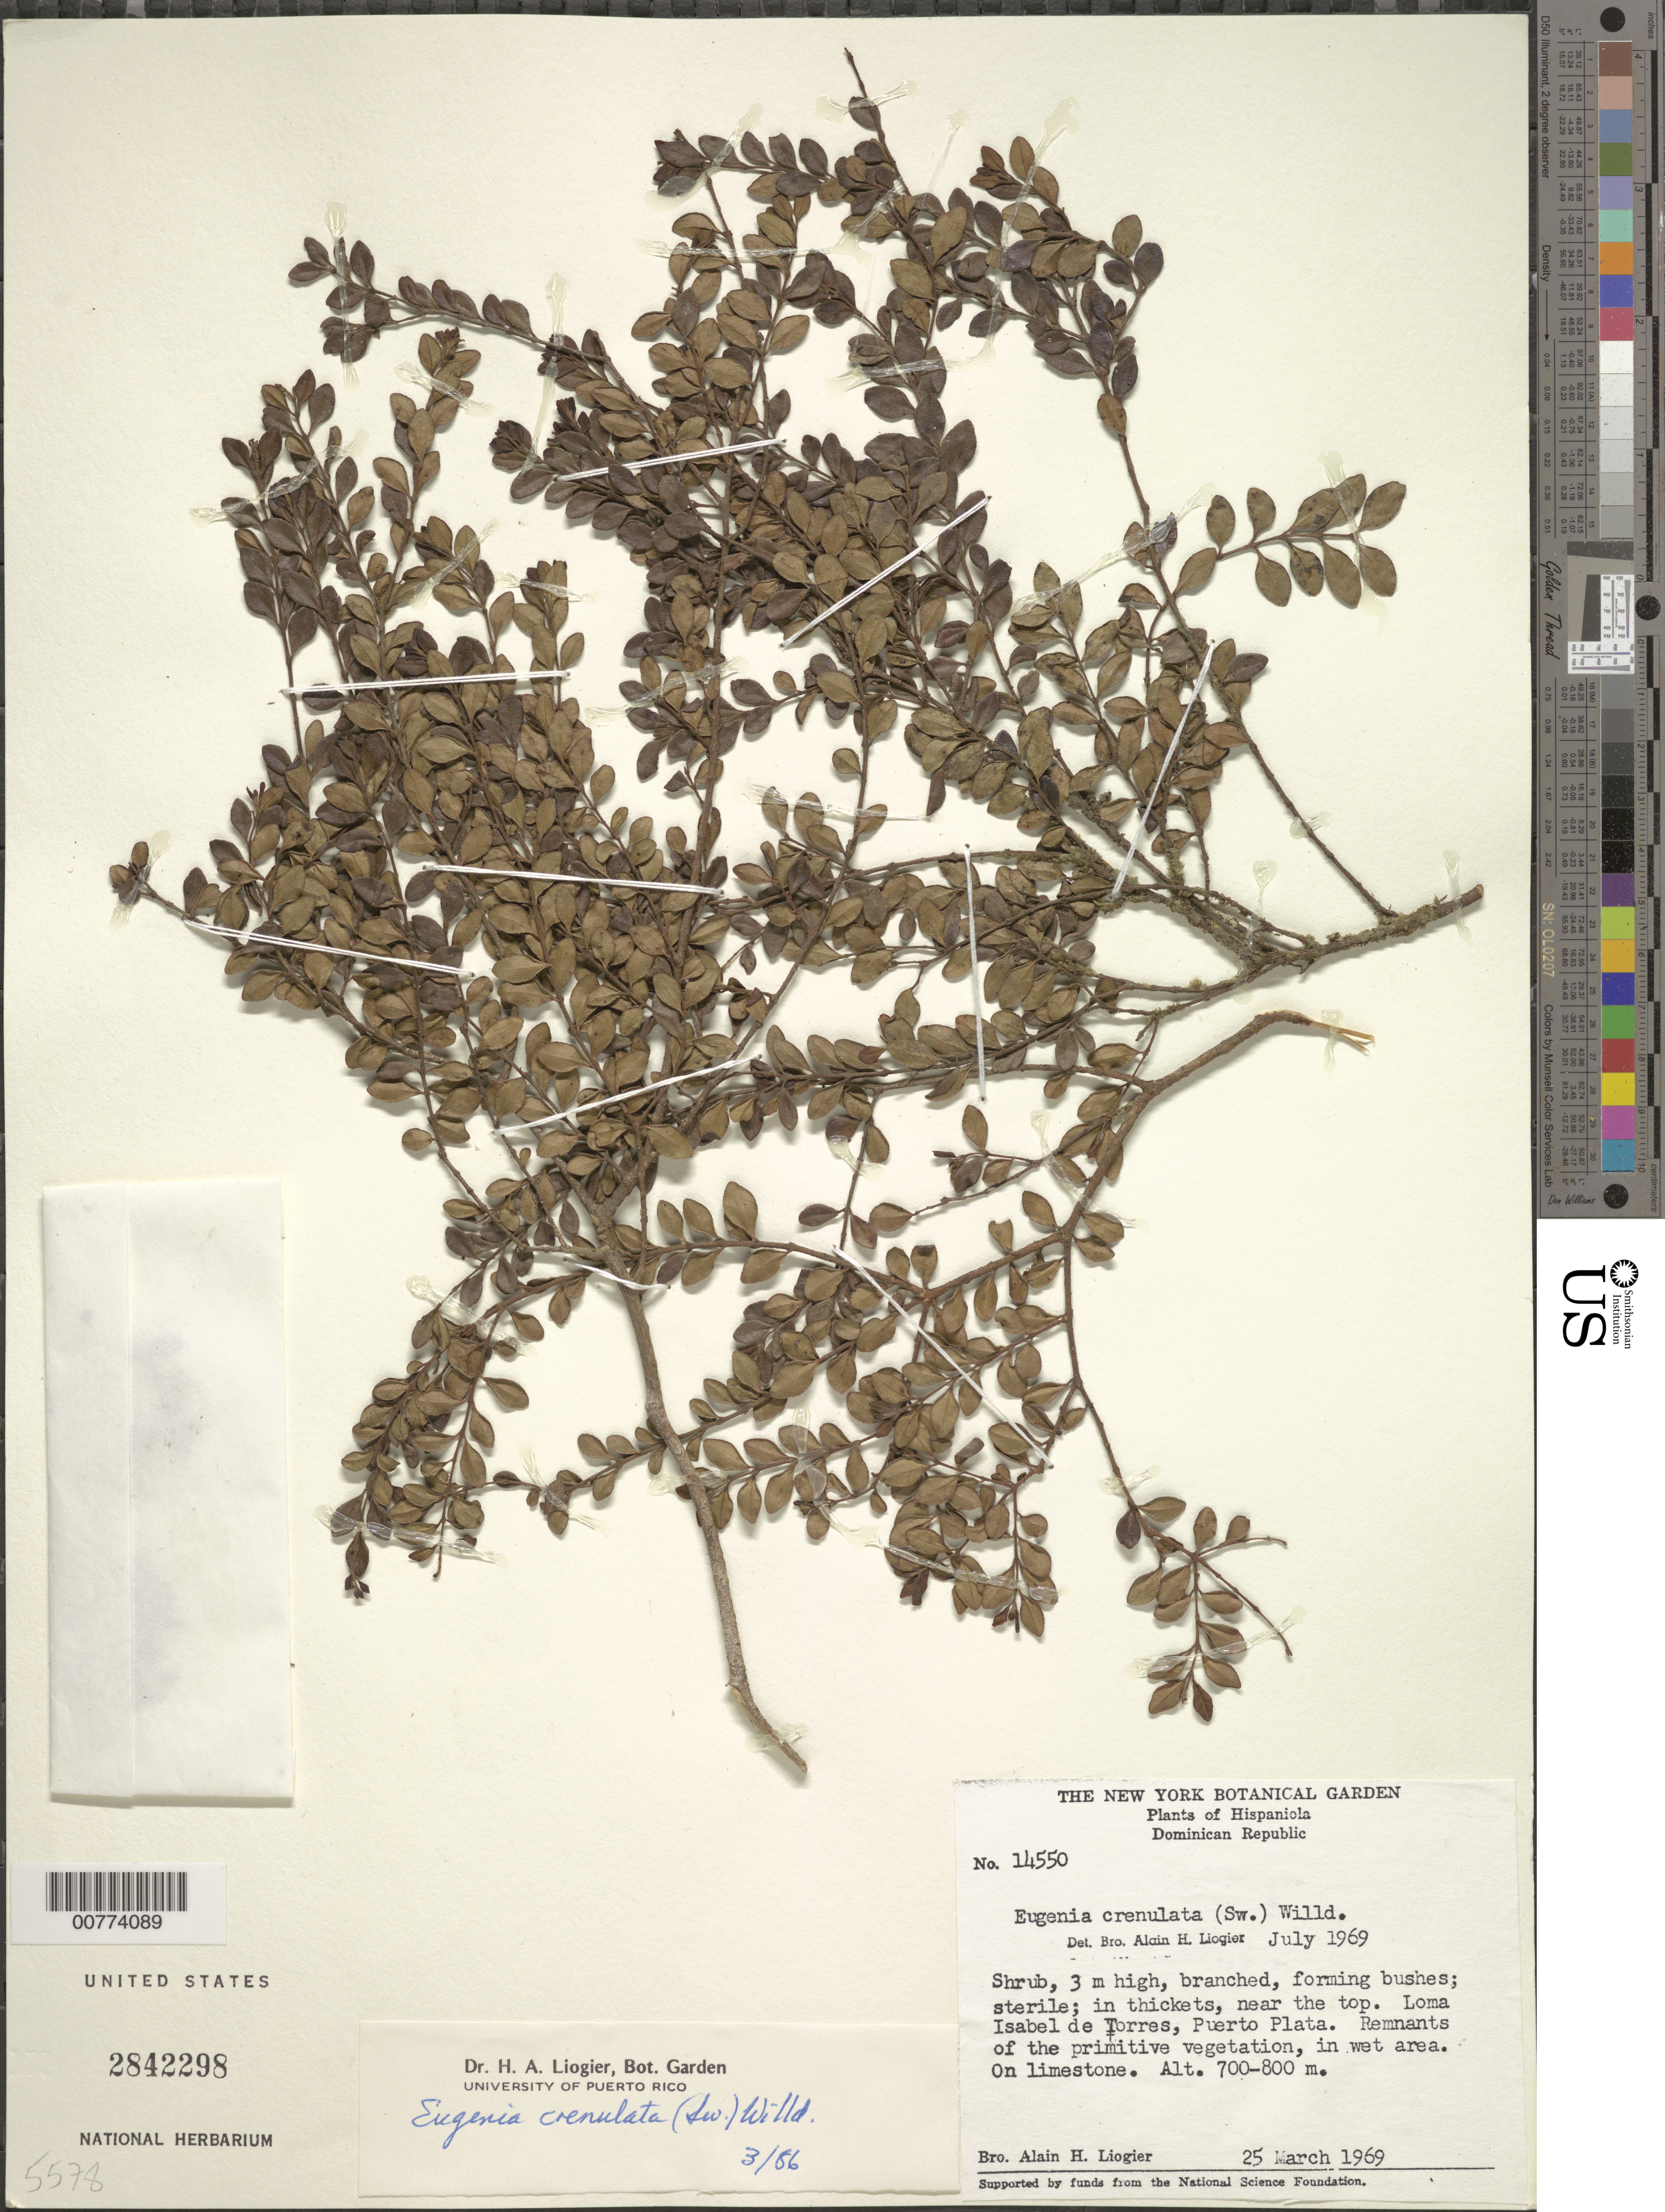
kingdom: Plantae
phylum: Tracheophyta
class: Magnoliopsida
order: Myrtales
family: Myrtaceae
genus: Eugenia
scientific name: Eugenia crenulata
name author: (Sw.) Willd.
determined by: Liogier, Alain H.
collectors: A. H. Liogier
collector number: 14550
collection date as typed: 25 Mar 1969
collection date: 1969-03-25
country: Dominican Republic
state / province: Puerto Plata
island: Hispaniola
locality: Loma Isabel de Torres.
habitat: In thickets, near the top, remnants of the primitive vegetation, wet area, limestone.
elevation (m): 700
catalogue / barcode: US 2842298